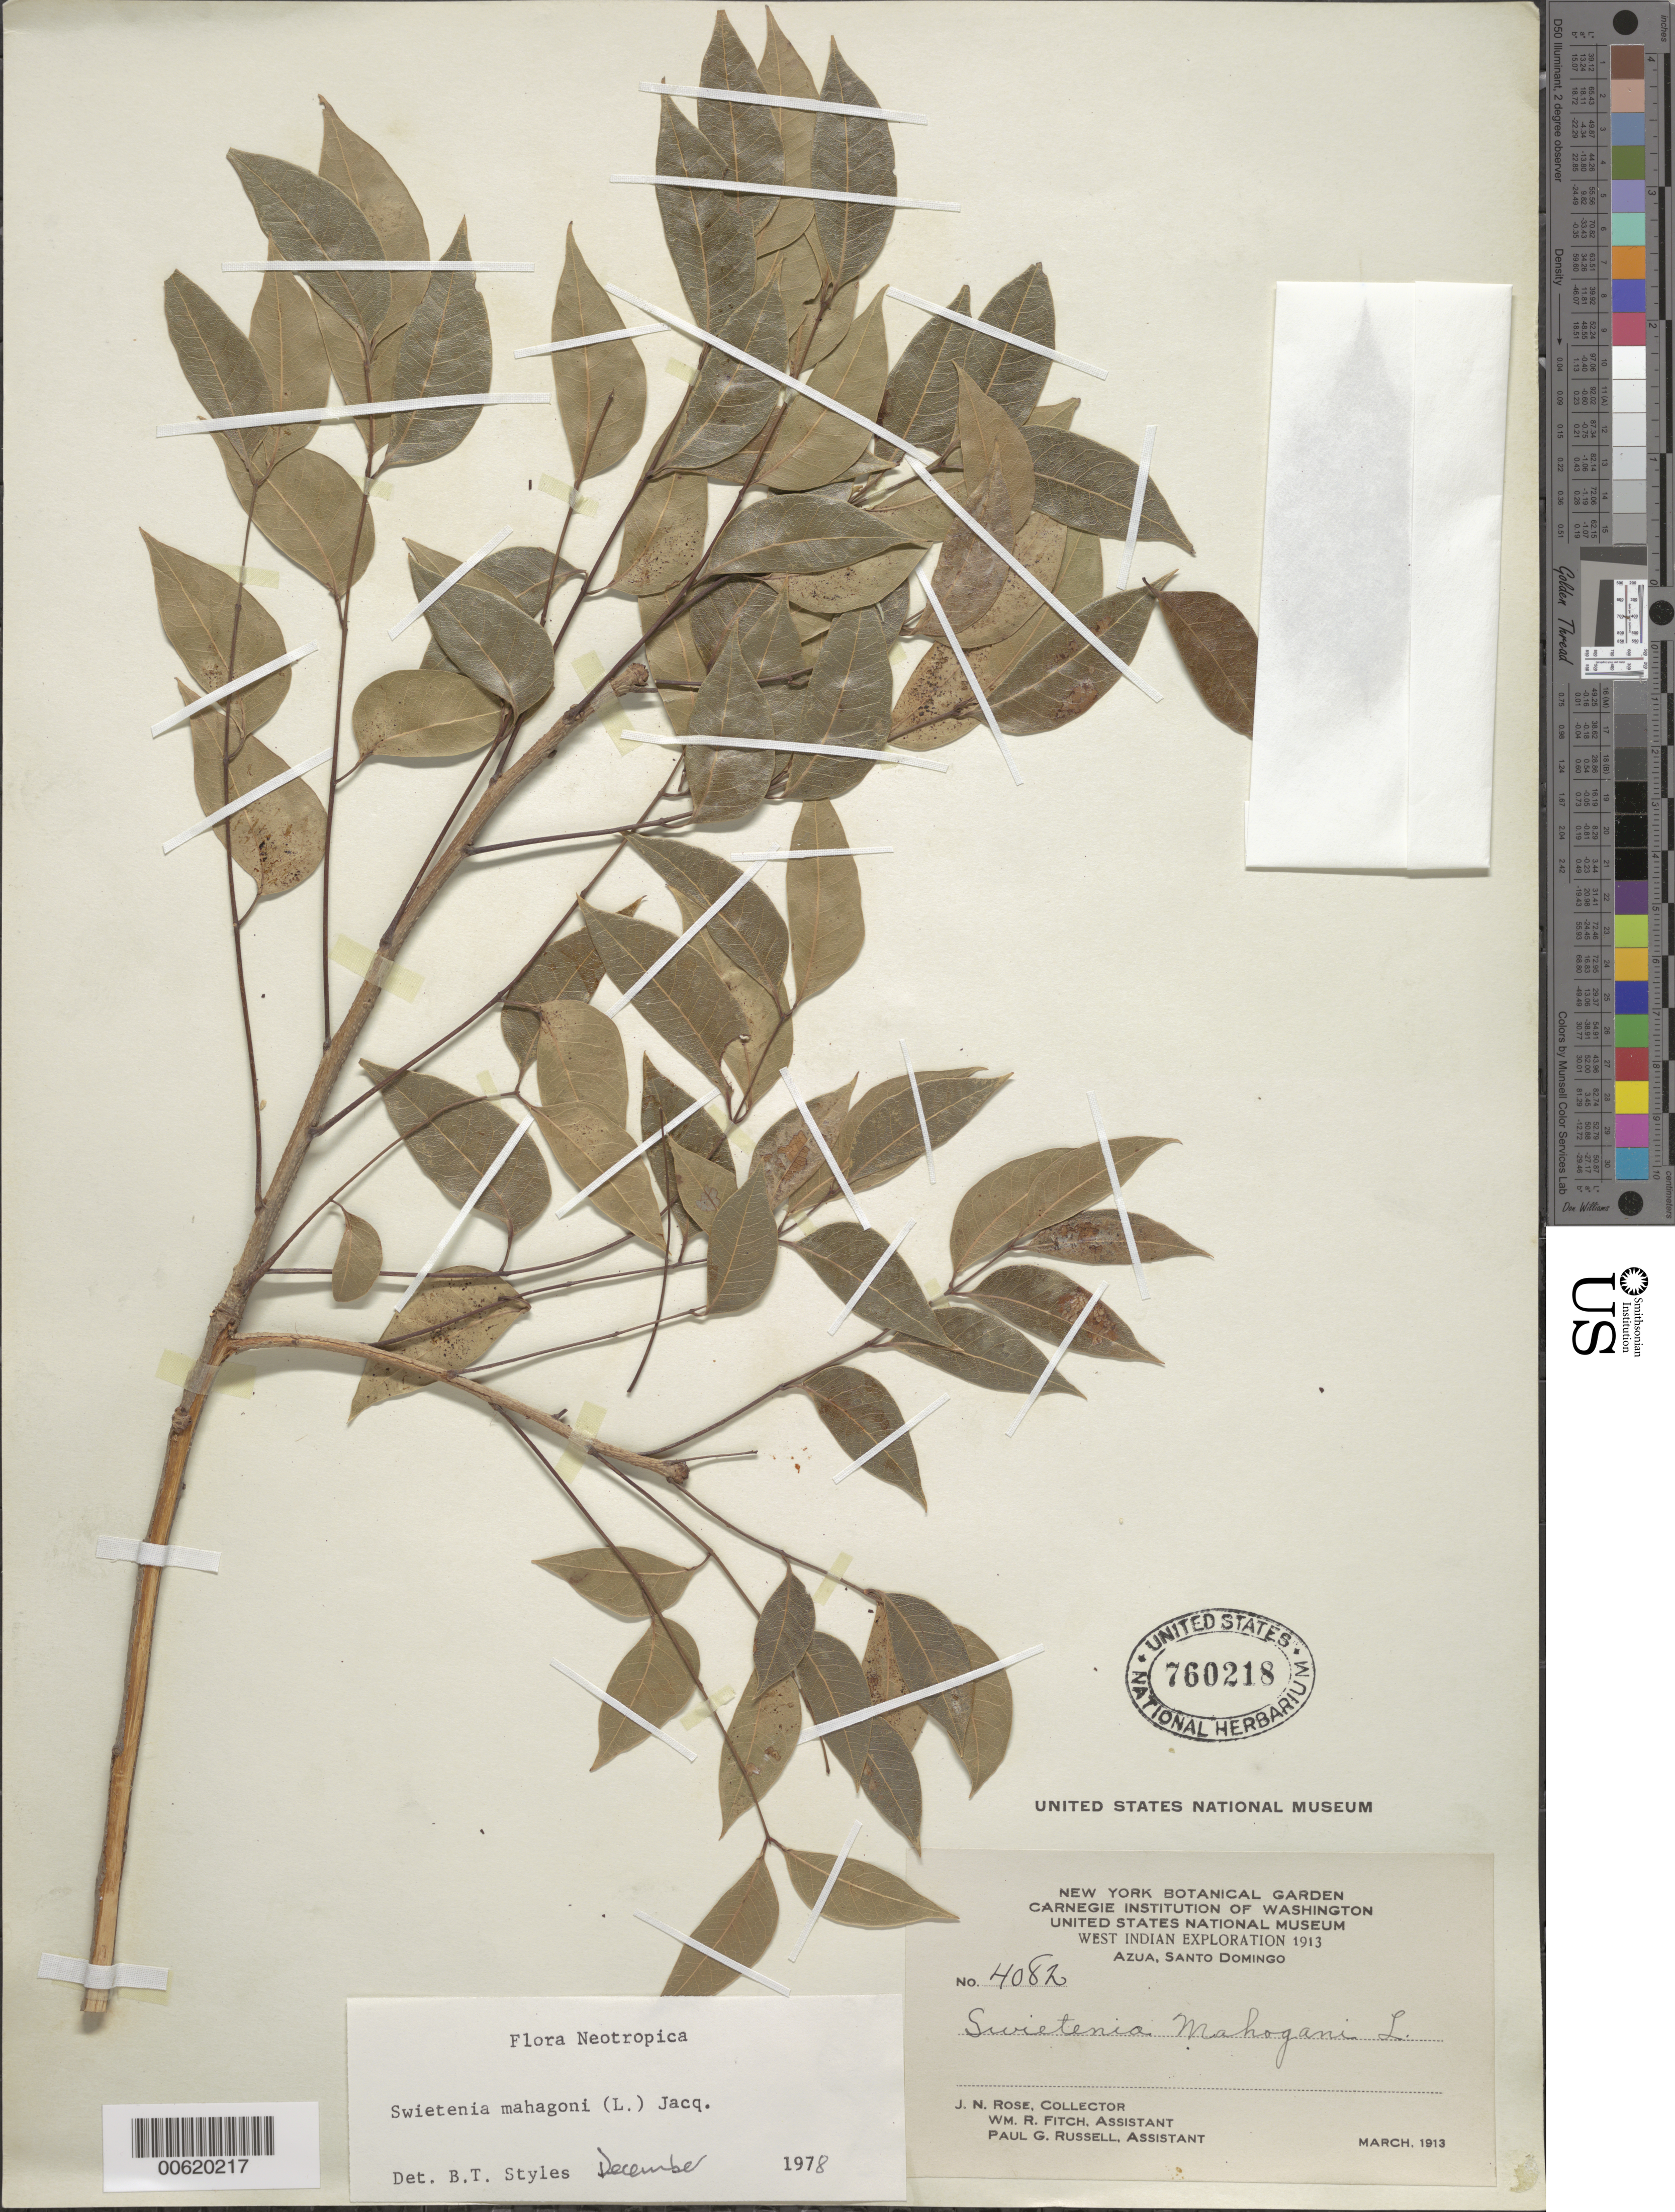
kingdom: Plantae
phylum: Tracheophyta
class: Magnoliopsida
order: Sapindales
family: Meliaceae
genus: Swietenia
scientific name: Swietenia mahagoni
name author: (L.) Jacq.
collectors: J. N. Rose, W. R. Fitch & P. G. Russell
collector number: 4082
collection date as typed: Mar 1913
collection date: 1913-03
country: Dominican Republic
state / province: Azua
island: Hispaniola Island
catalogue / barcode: US 760218